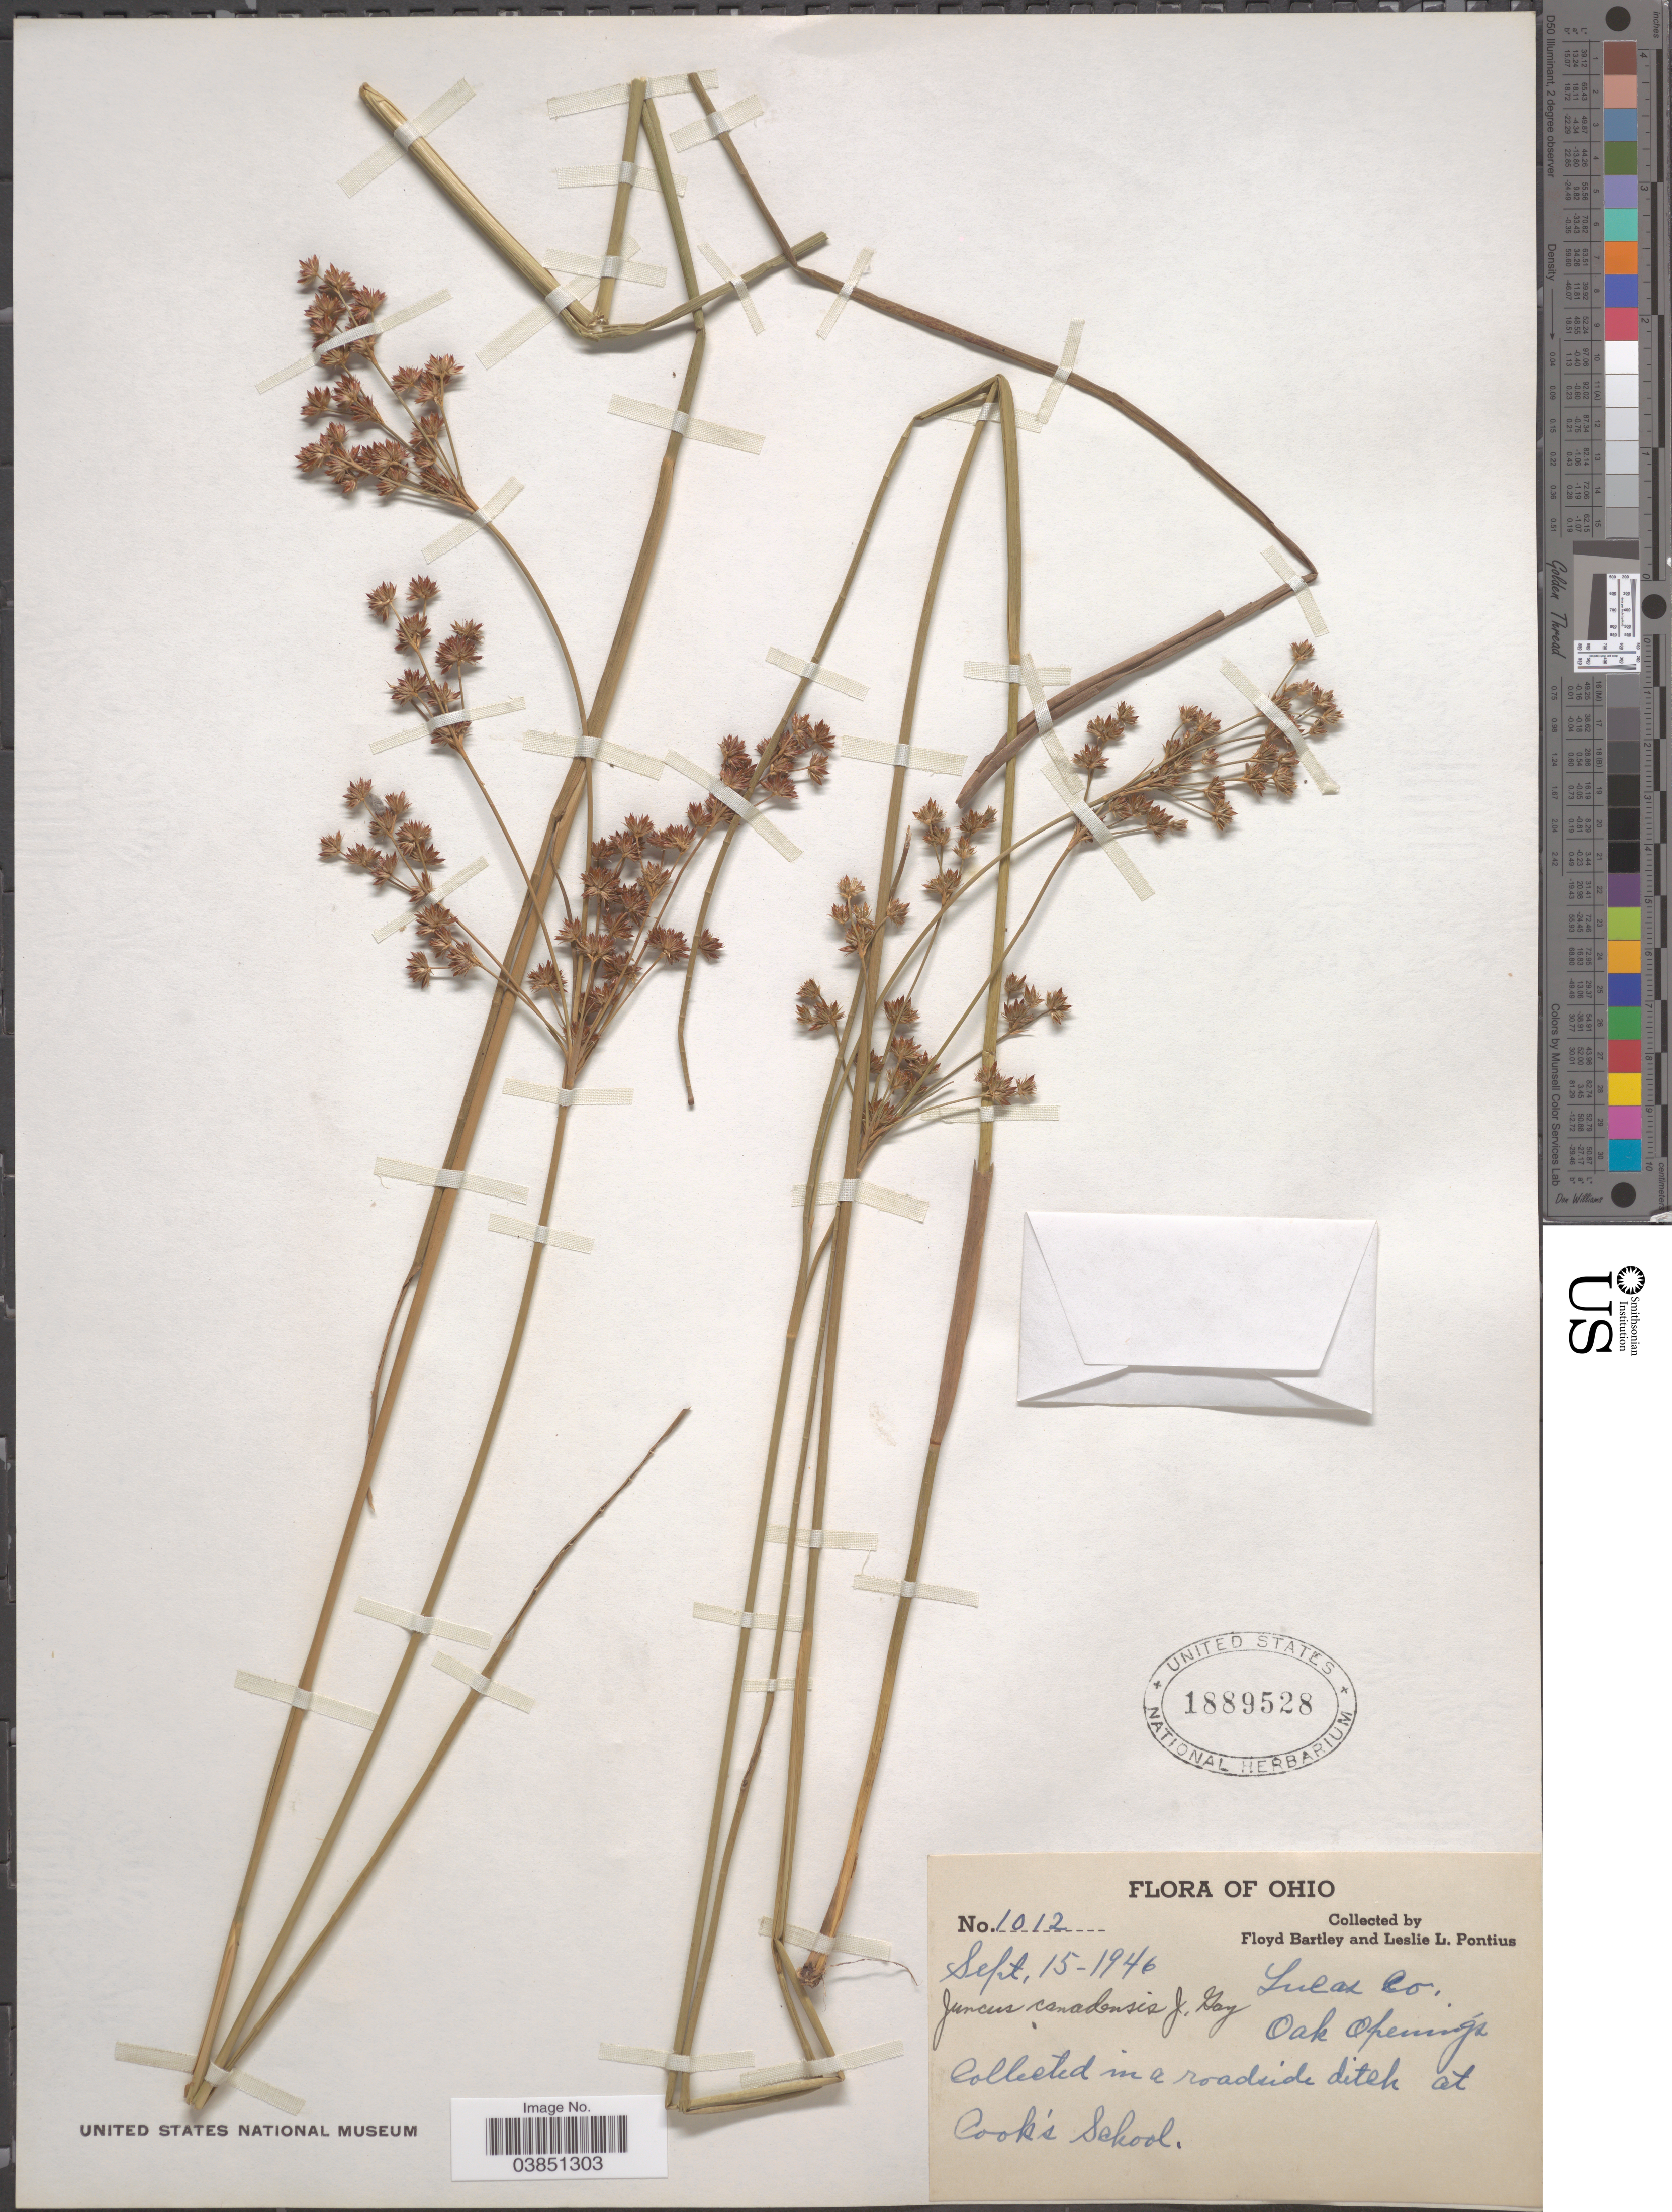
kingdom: Plantae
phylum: Tracheophyta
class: Liliopsida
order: Poales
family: Juncaceae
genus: Juncus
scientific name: Juncus canadensis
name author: J. Gay ex Laharpe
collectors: F. Bartley & L. Pontius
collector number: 1012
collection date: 1946-09-15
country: United States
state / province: Ohio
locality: Lucas Co. Oak Openings. In a roadside ditch at Cook's School.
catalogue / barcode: US 1889528